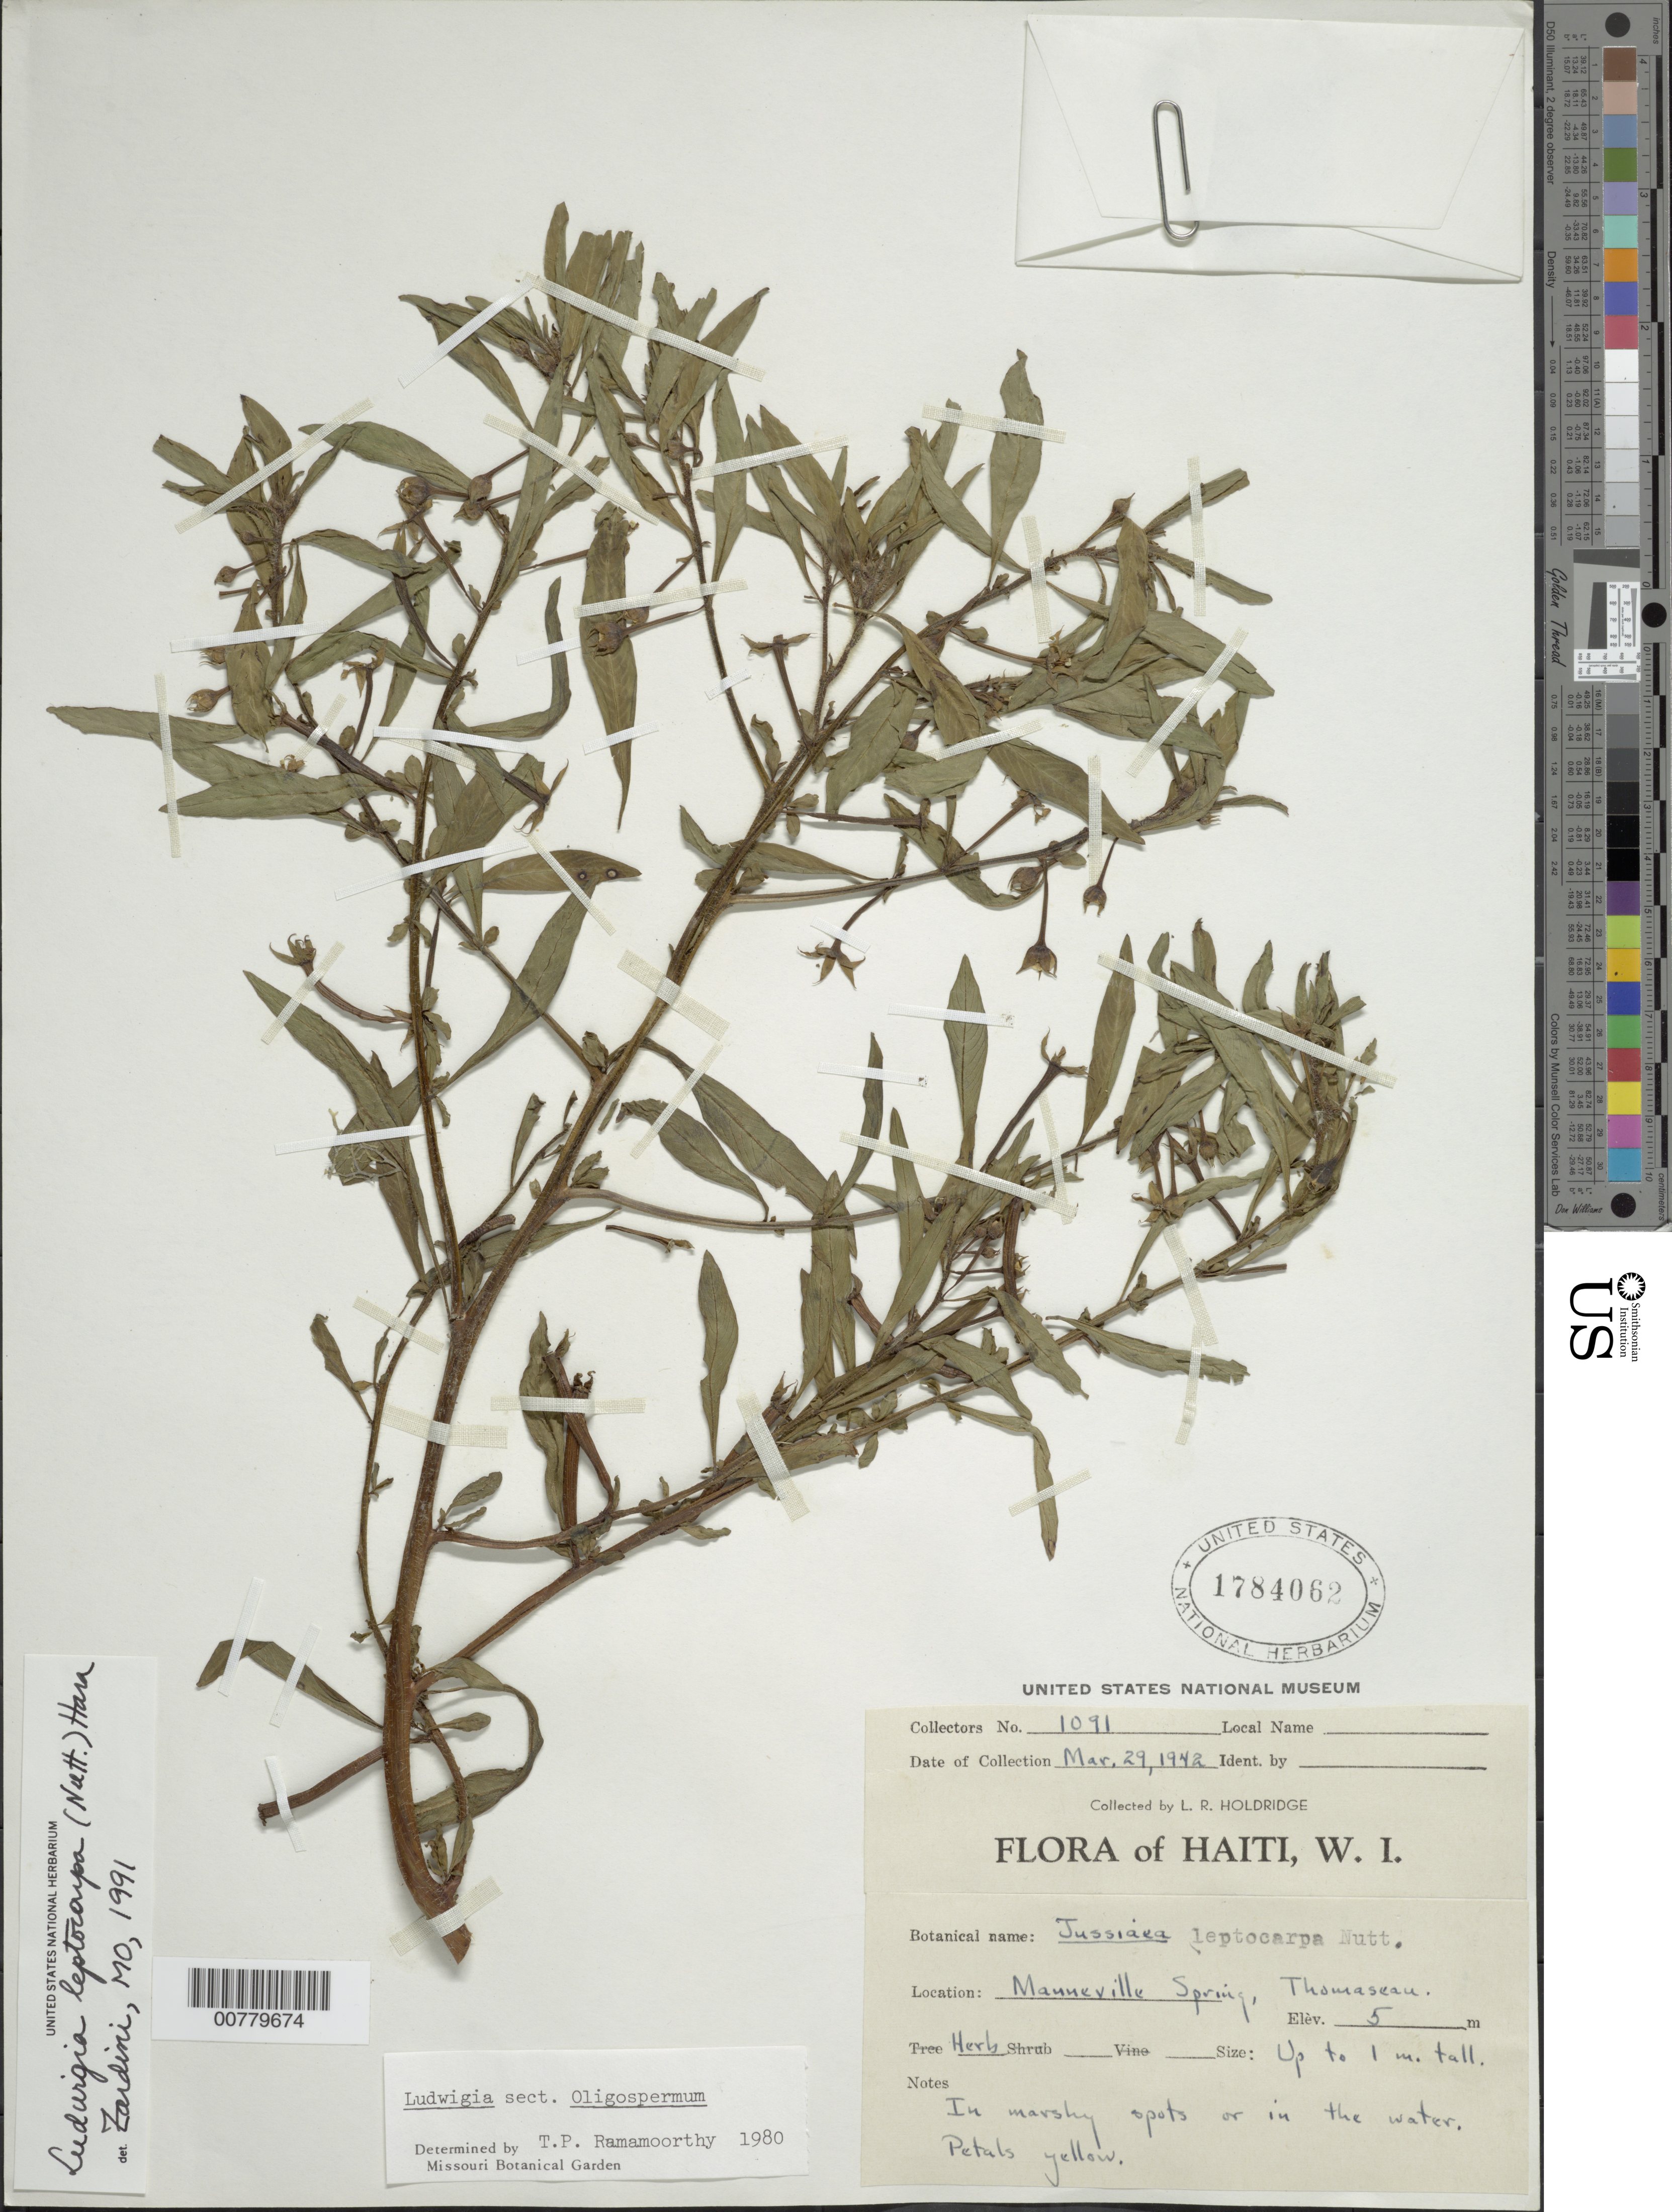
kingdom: Plantae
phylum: Tracheophyta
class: Magnoliopsida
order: Myrtales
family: Onagraceae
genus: Ludwigia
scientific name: Ludwigia leptocarpa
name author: (Nutt.) H. Hara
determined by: Zardini, E. M.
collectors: L. Holdridge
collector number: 1091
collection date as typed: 29 Mar 1942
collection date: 1942-03-29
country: Haiti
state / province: Ouest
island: Hispaniola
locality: Thomaseau, Manneville Spring.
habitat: In marshy spots or in the water.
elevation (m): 5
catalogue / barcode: US 1784062